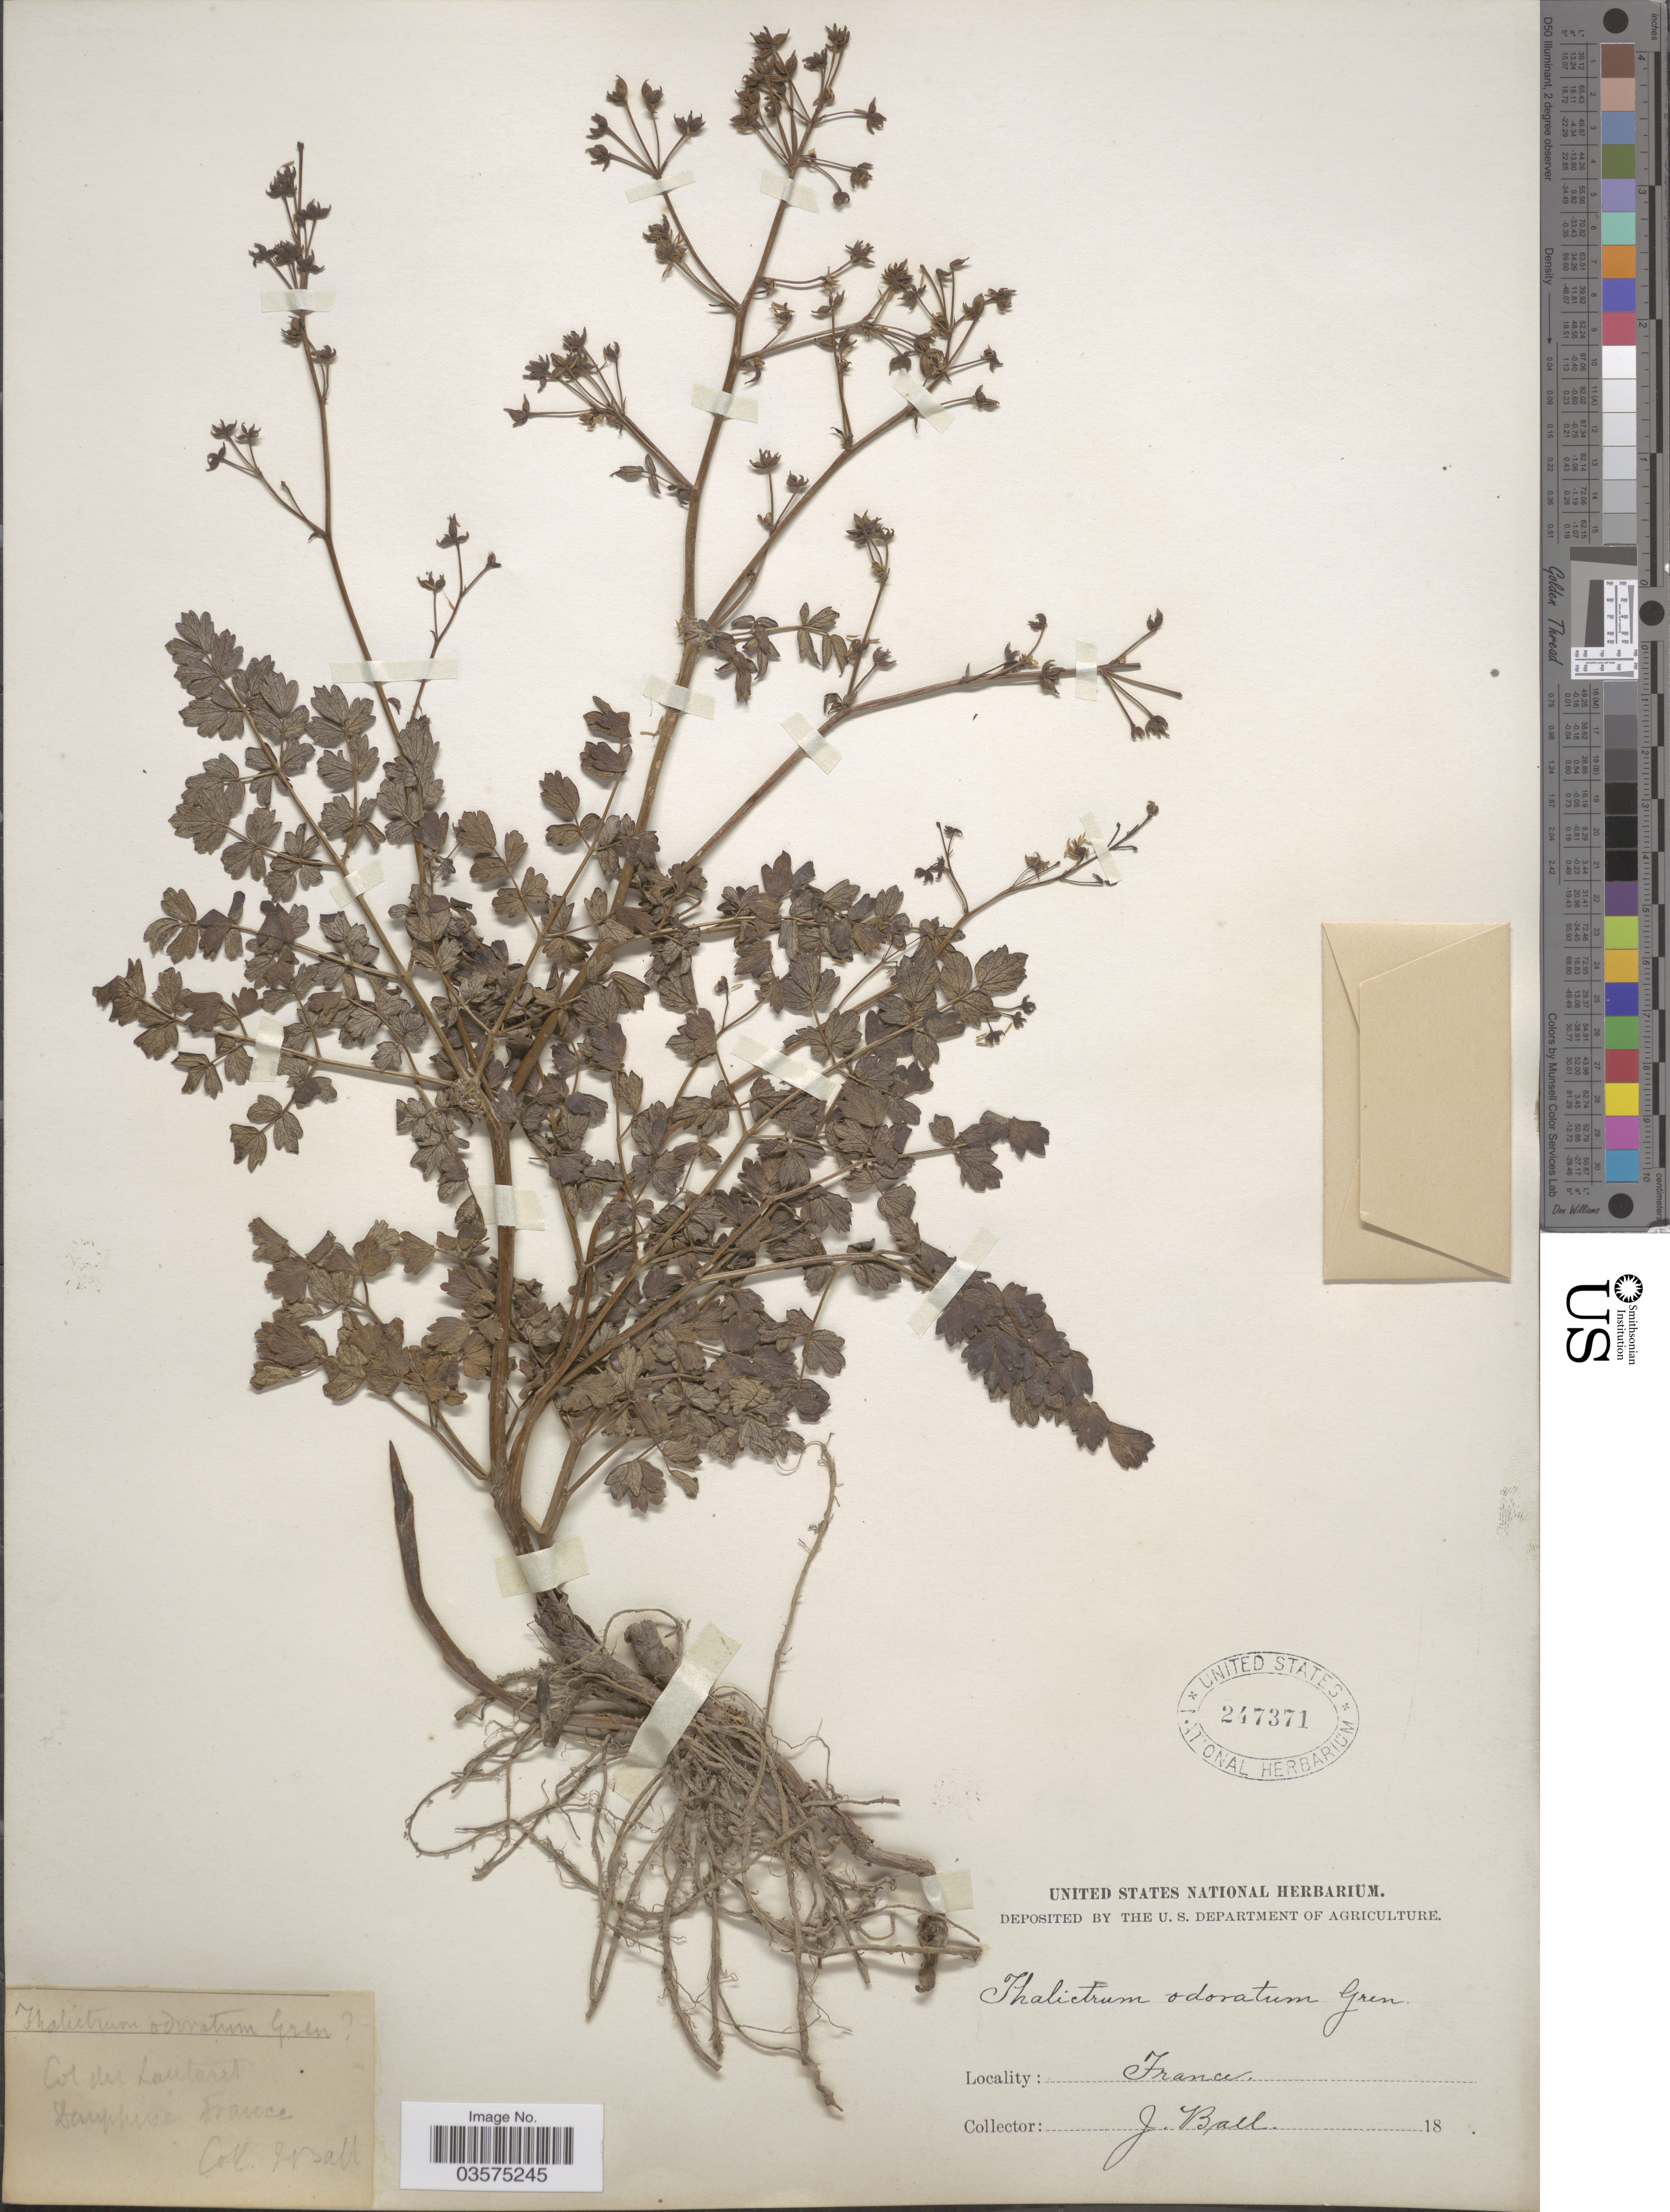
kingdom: Plantae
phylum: Tracheophyta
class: Magnoliopsida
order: Ranunculales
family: Ranunculaceae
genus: Thalictrum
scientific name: Thalictrum odoratum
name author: Gren. & Godr.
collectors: J. Ball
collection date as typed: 18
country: France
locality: Col du Lauteret, Dauphine.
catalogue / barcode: US 247371